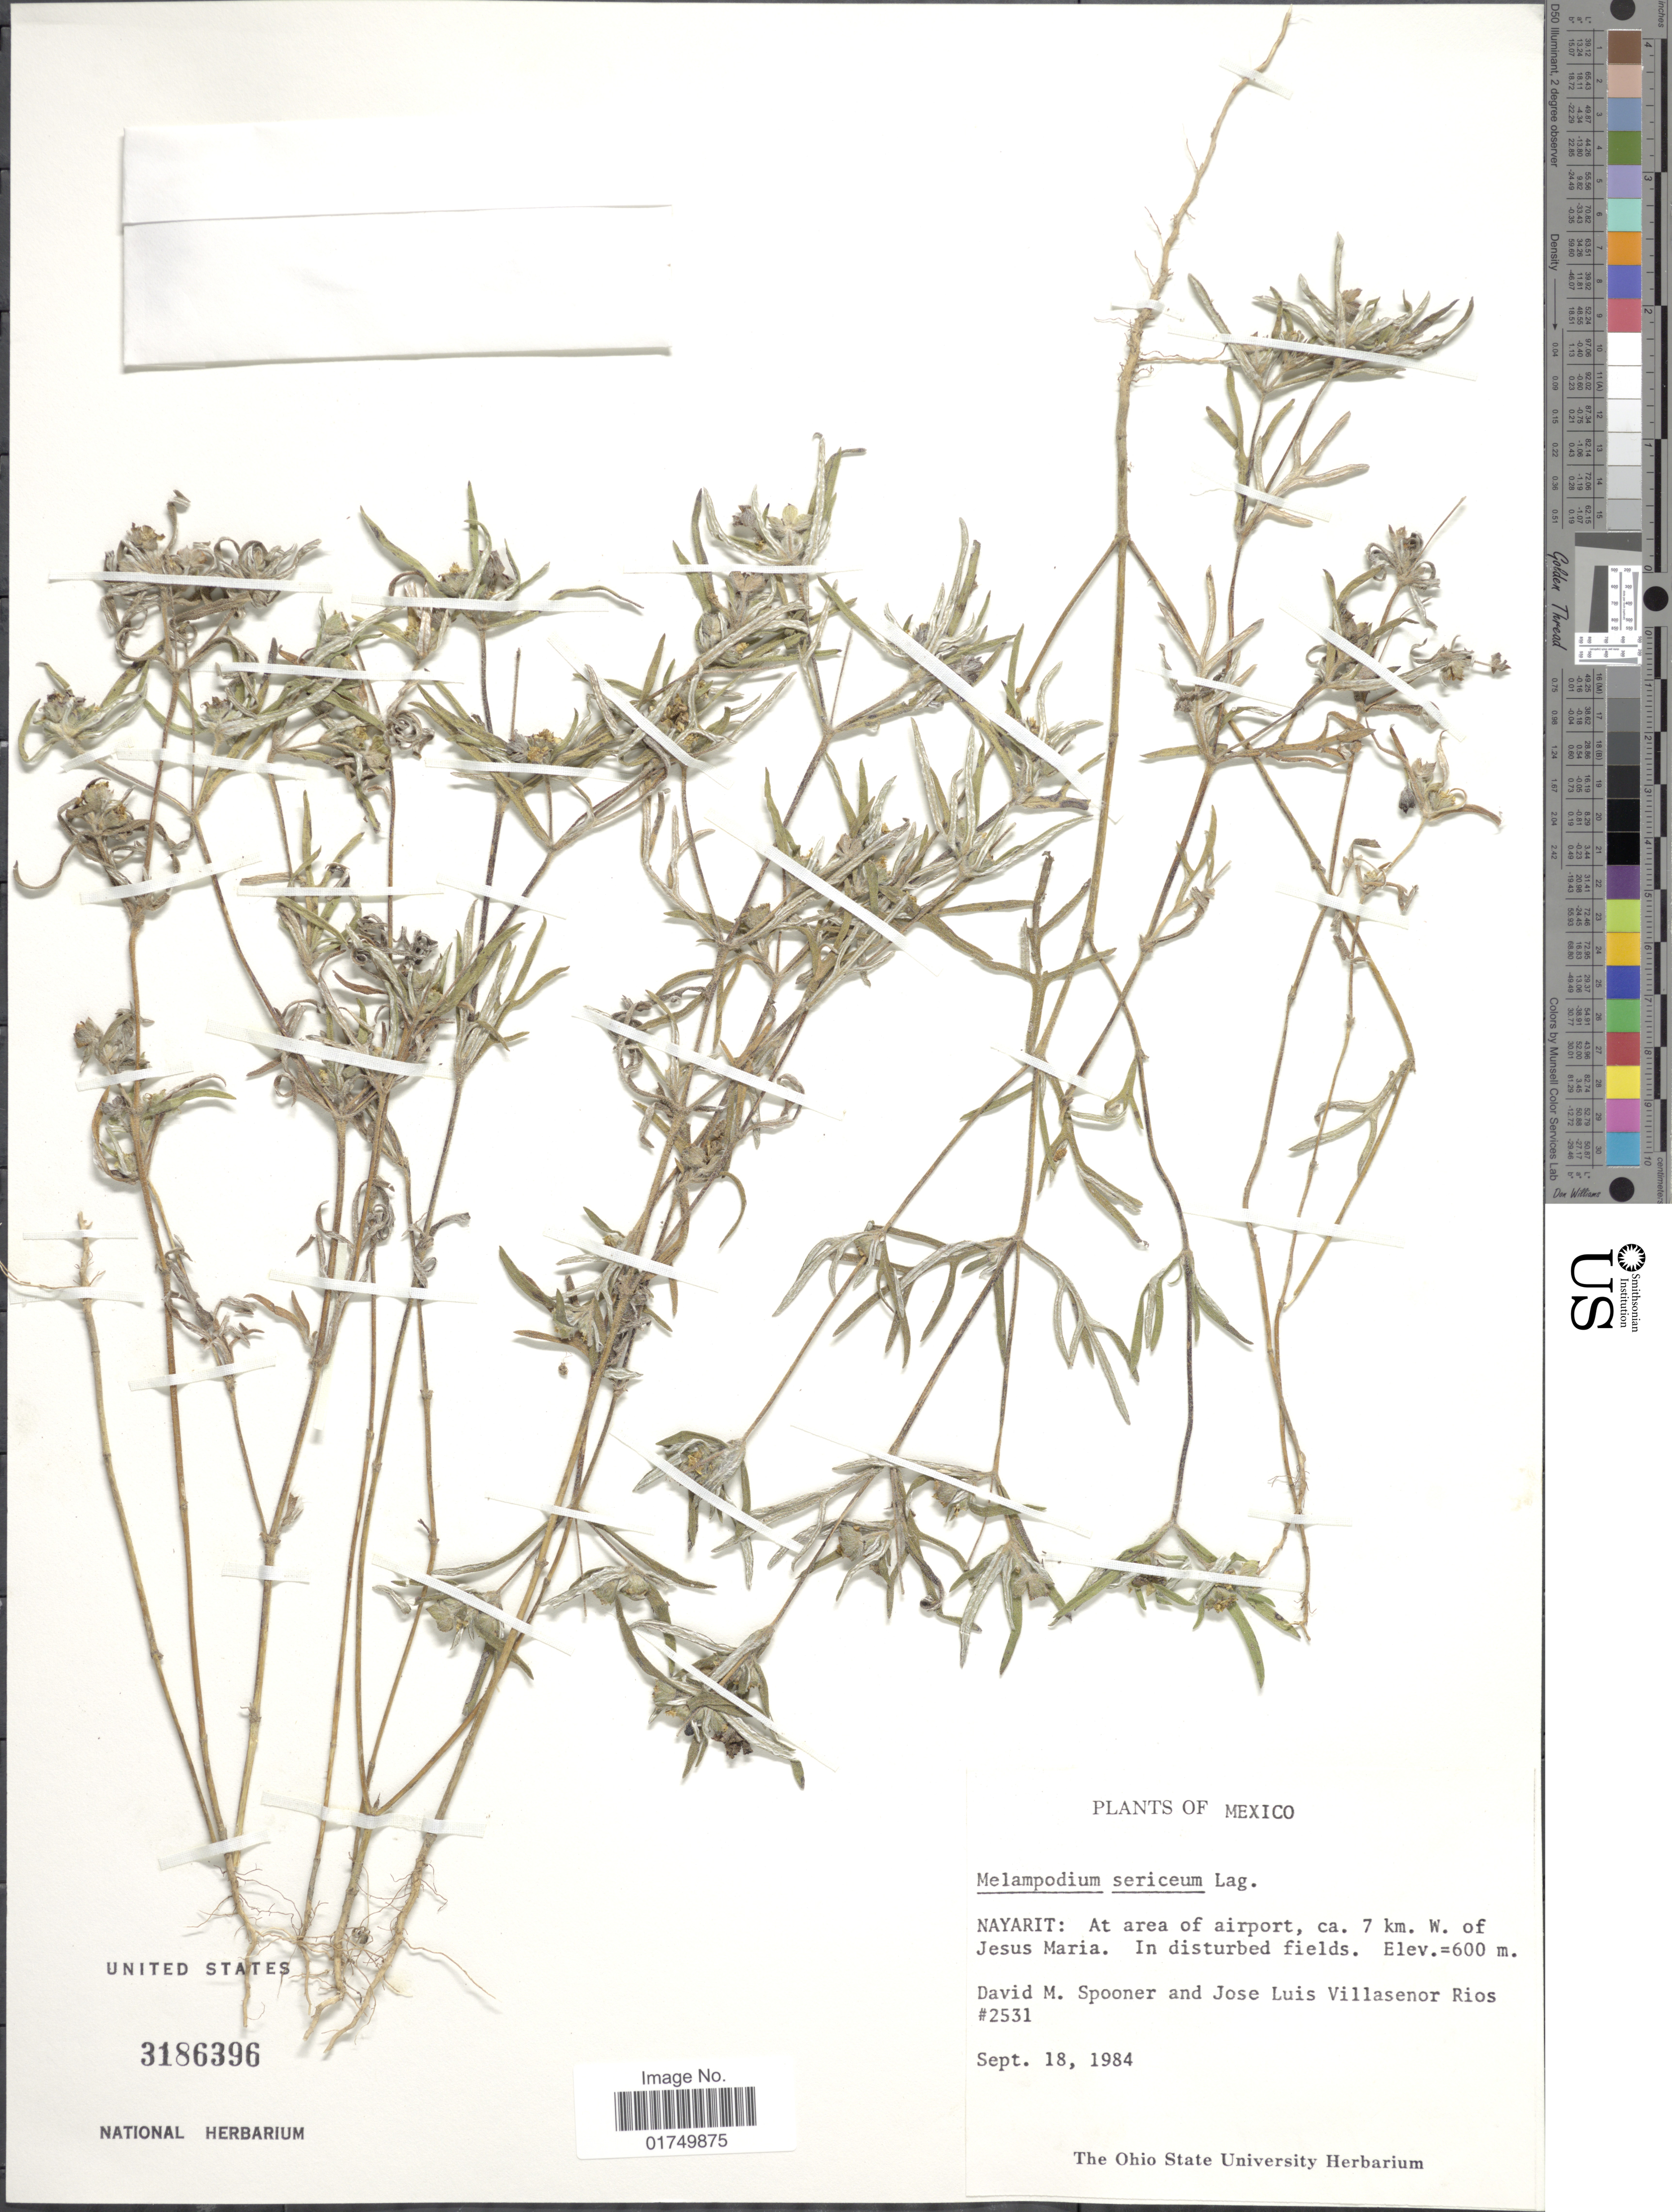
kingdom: Plantae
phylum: Tracheophyta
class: Magnoliopsida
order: Asterales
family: Asteraceae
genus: Melampodium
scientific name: Melampodium sericeum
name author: Kunth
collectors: D. Spooner & J. L. Villasenor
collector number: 2531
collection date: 1984-09-18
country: Mexico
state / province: Nayarit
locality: At area of airport, ca. 7 km. W. of Jesus Maria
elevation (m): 600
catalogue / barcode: US 3186396